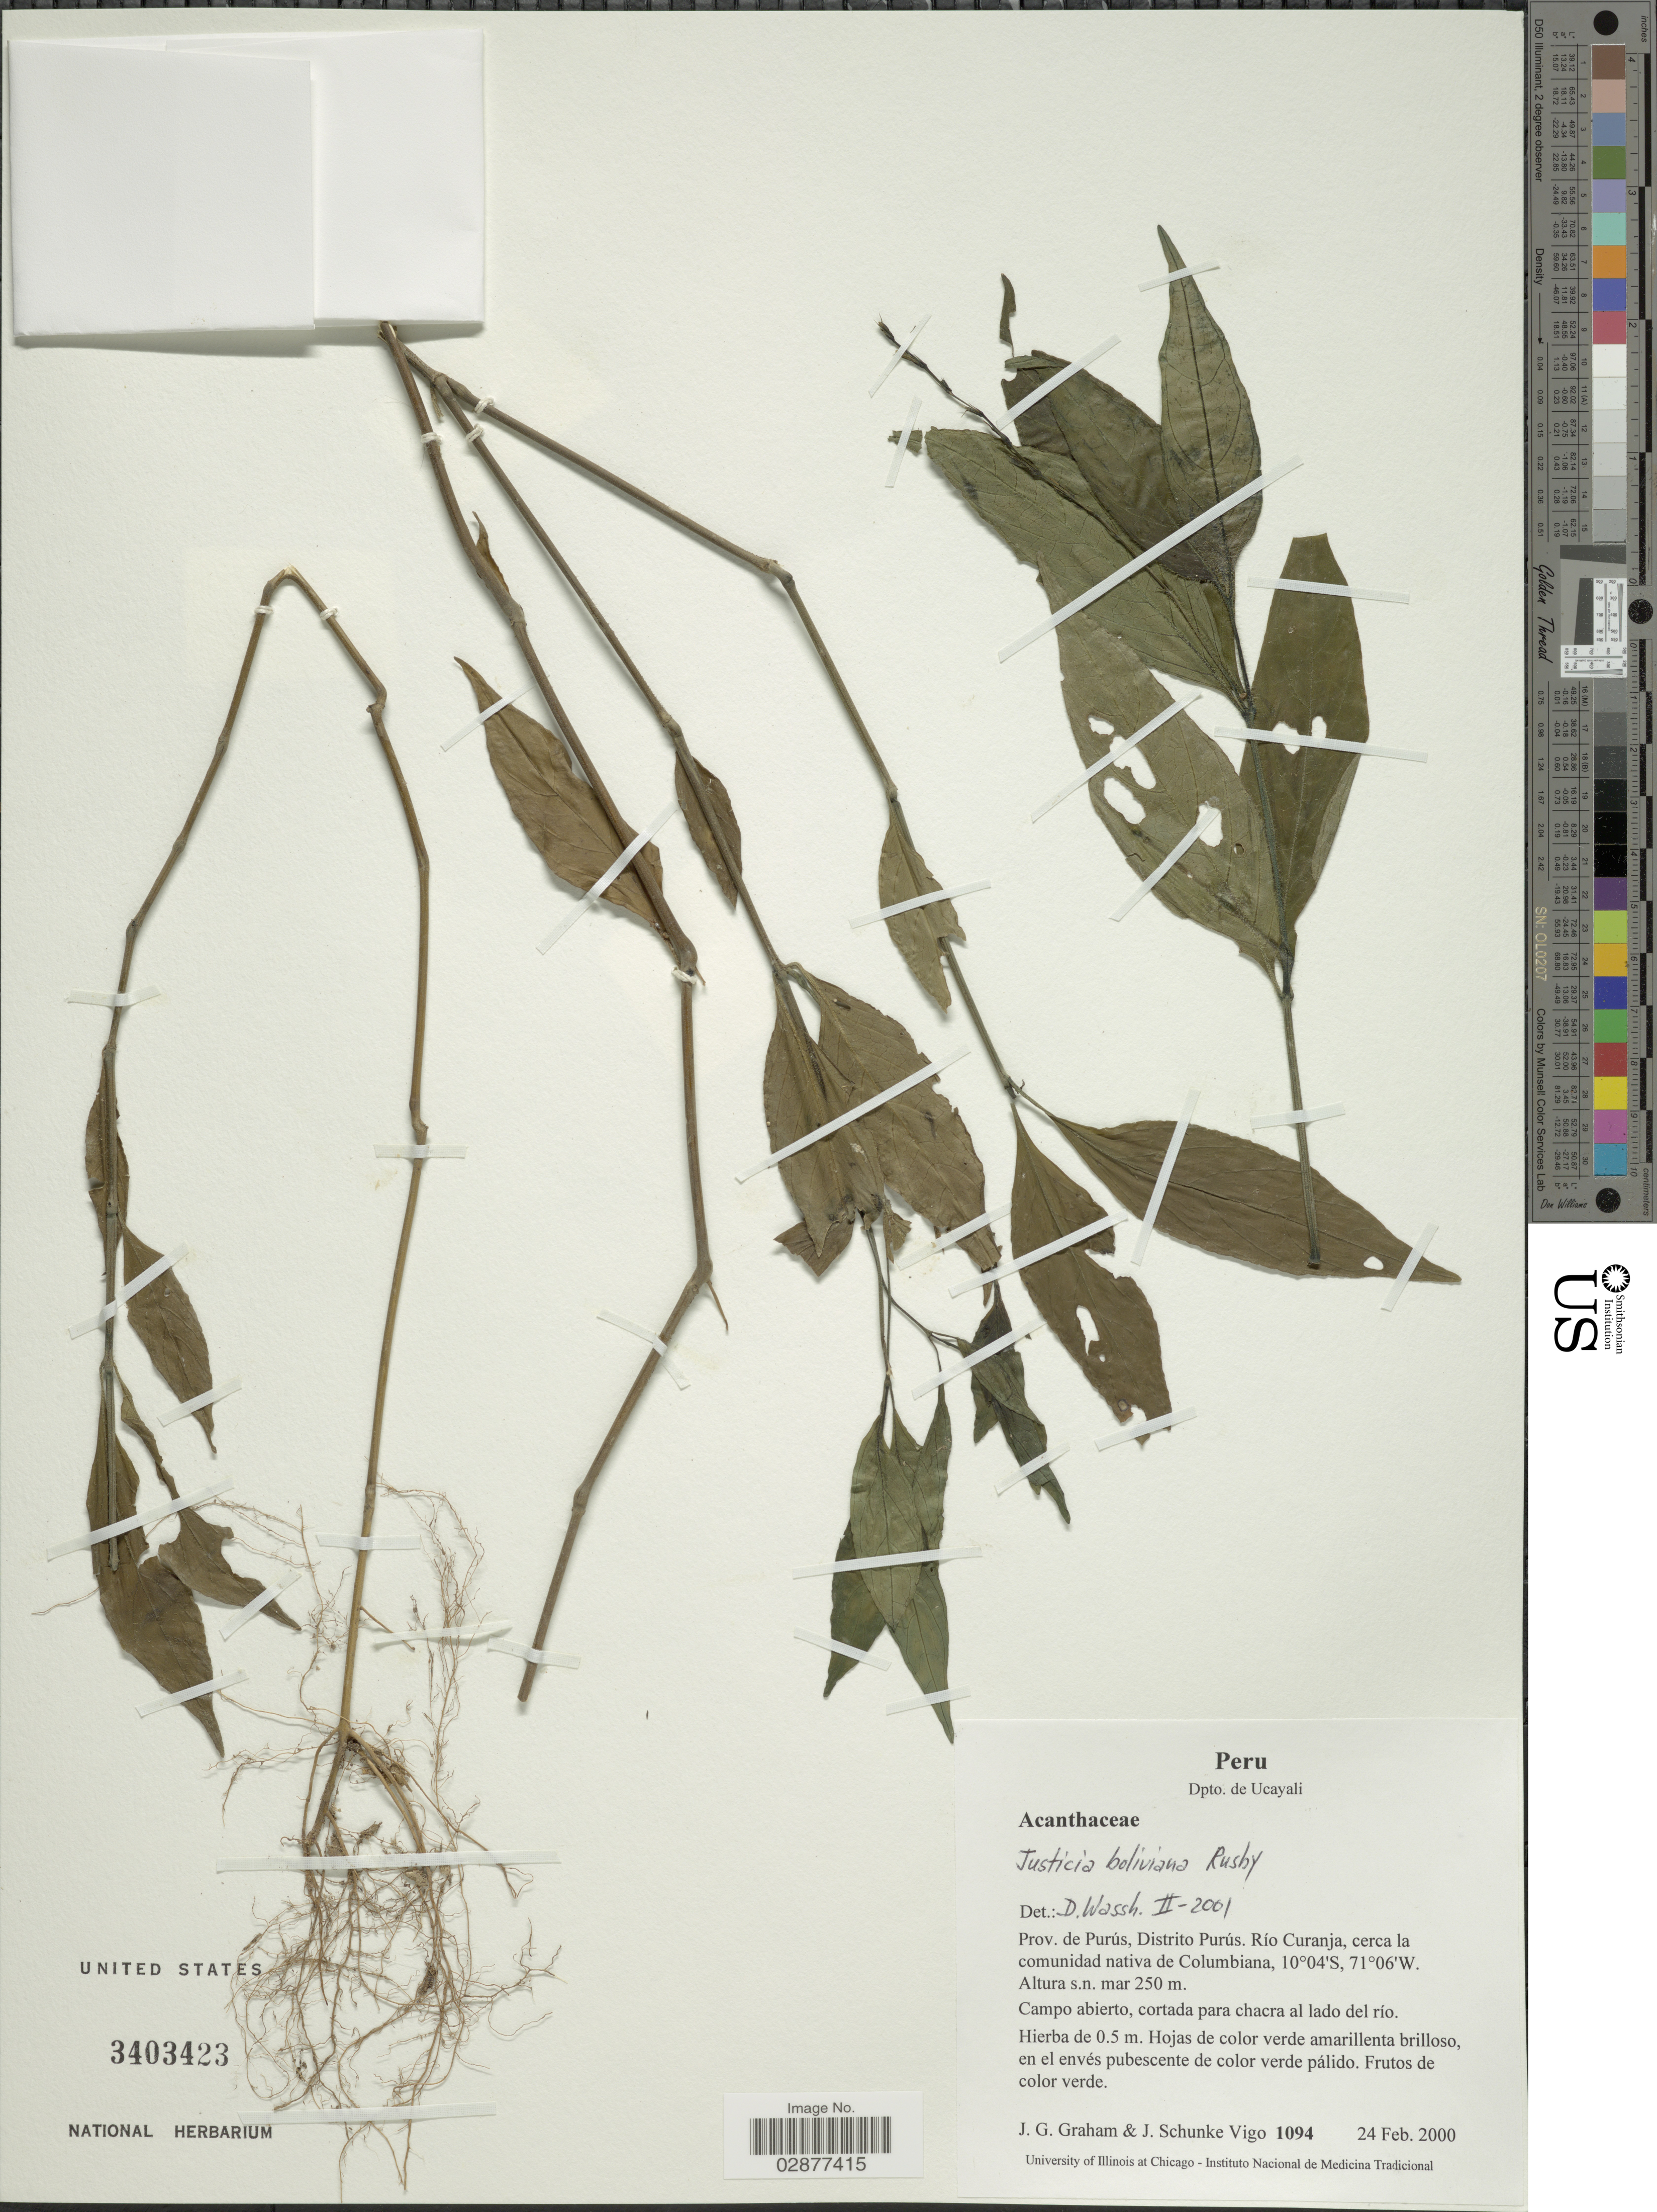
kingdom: Plantae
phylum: Tracheophyta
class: Magnoliopsida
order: Lamiales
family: Acanthaceae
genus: Justicia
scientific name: Justicia boliviana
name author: Rusby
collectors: J. Graham & J. Schunke Vigo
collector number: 1094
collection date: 2000-02-24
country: Peru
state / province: Ucayali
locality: Prov. de Purús, Distrito Purús. Río Curanja, cerca la comunidad nativa de Columbiana.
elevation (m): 250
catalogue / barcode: US 3403423